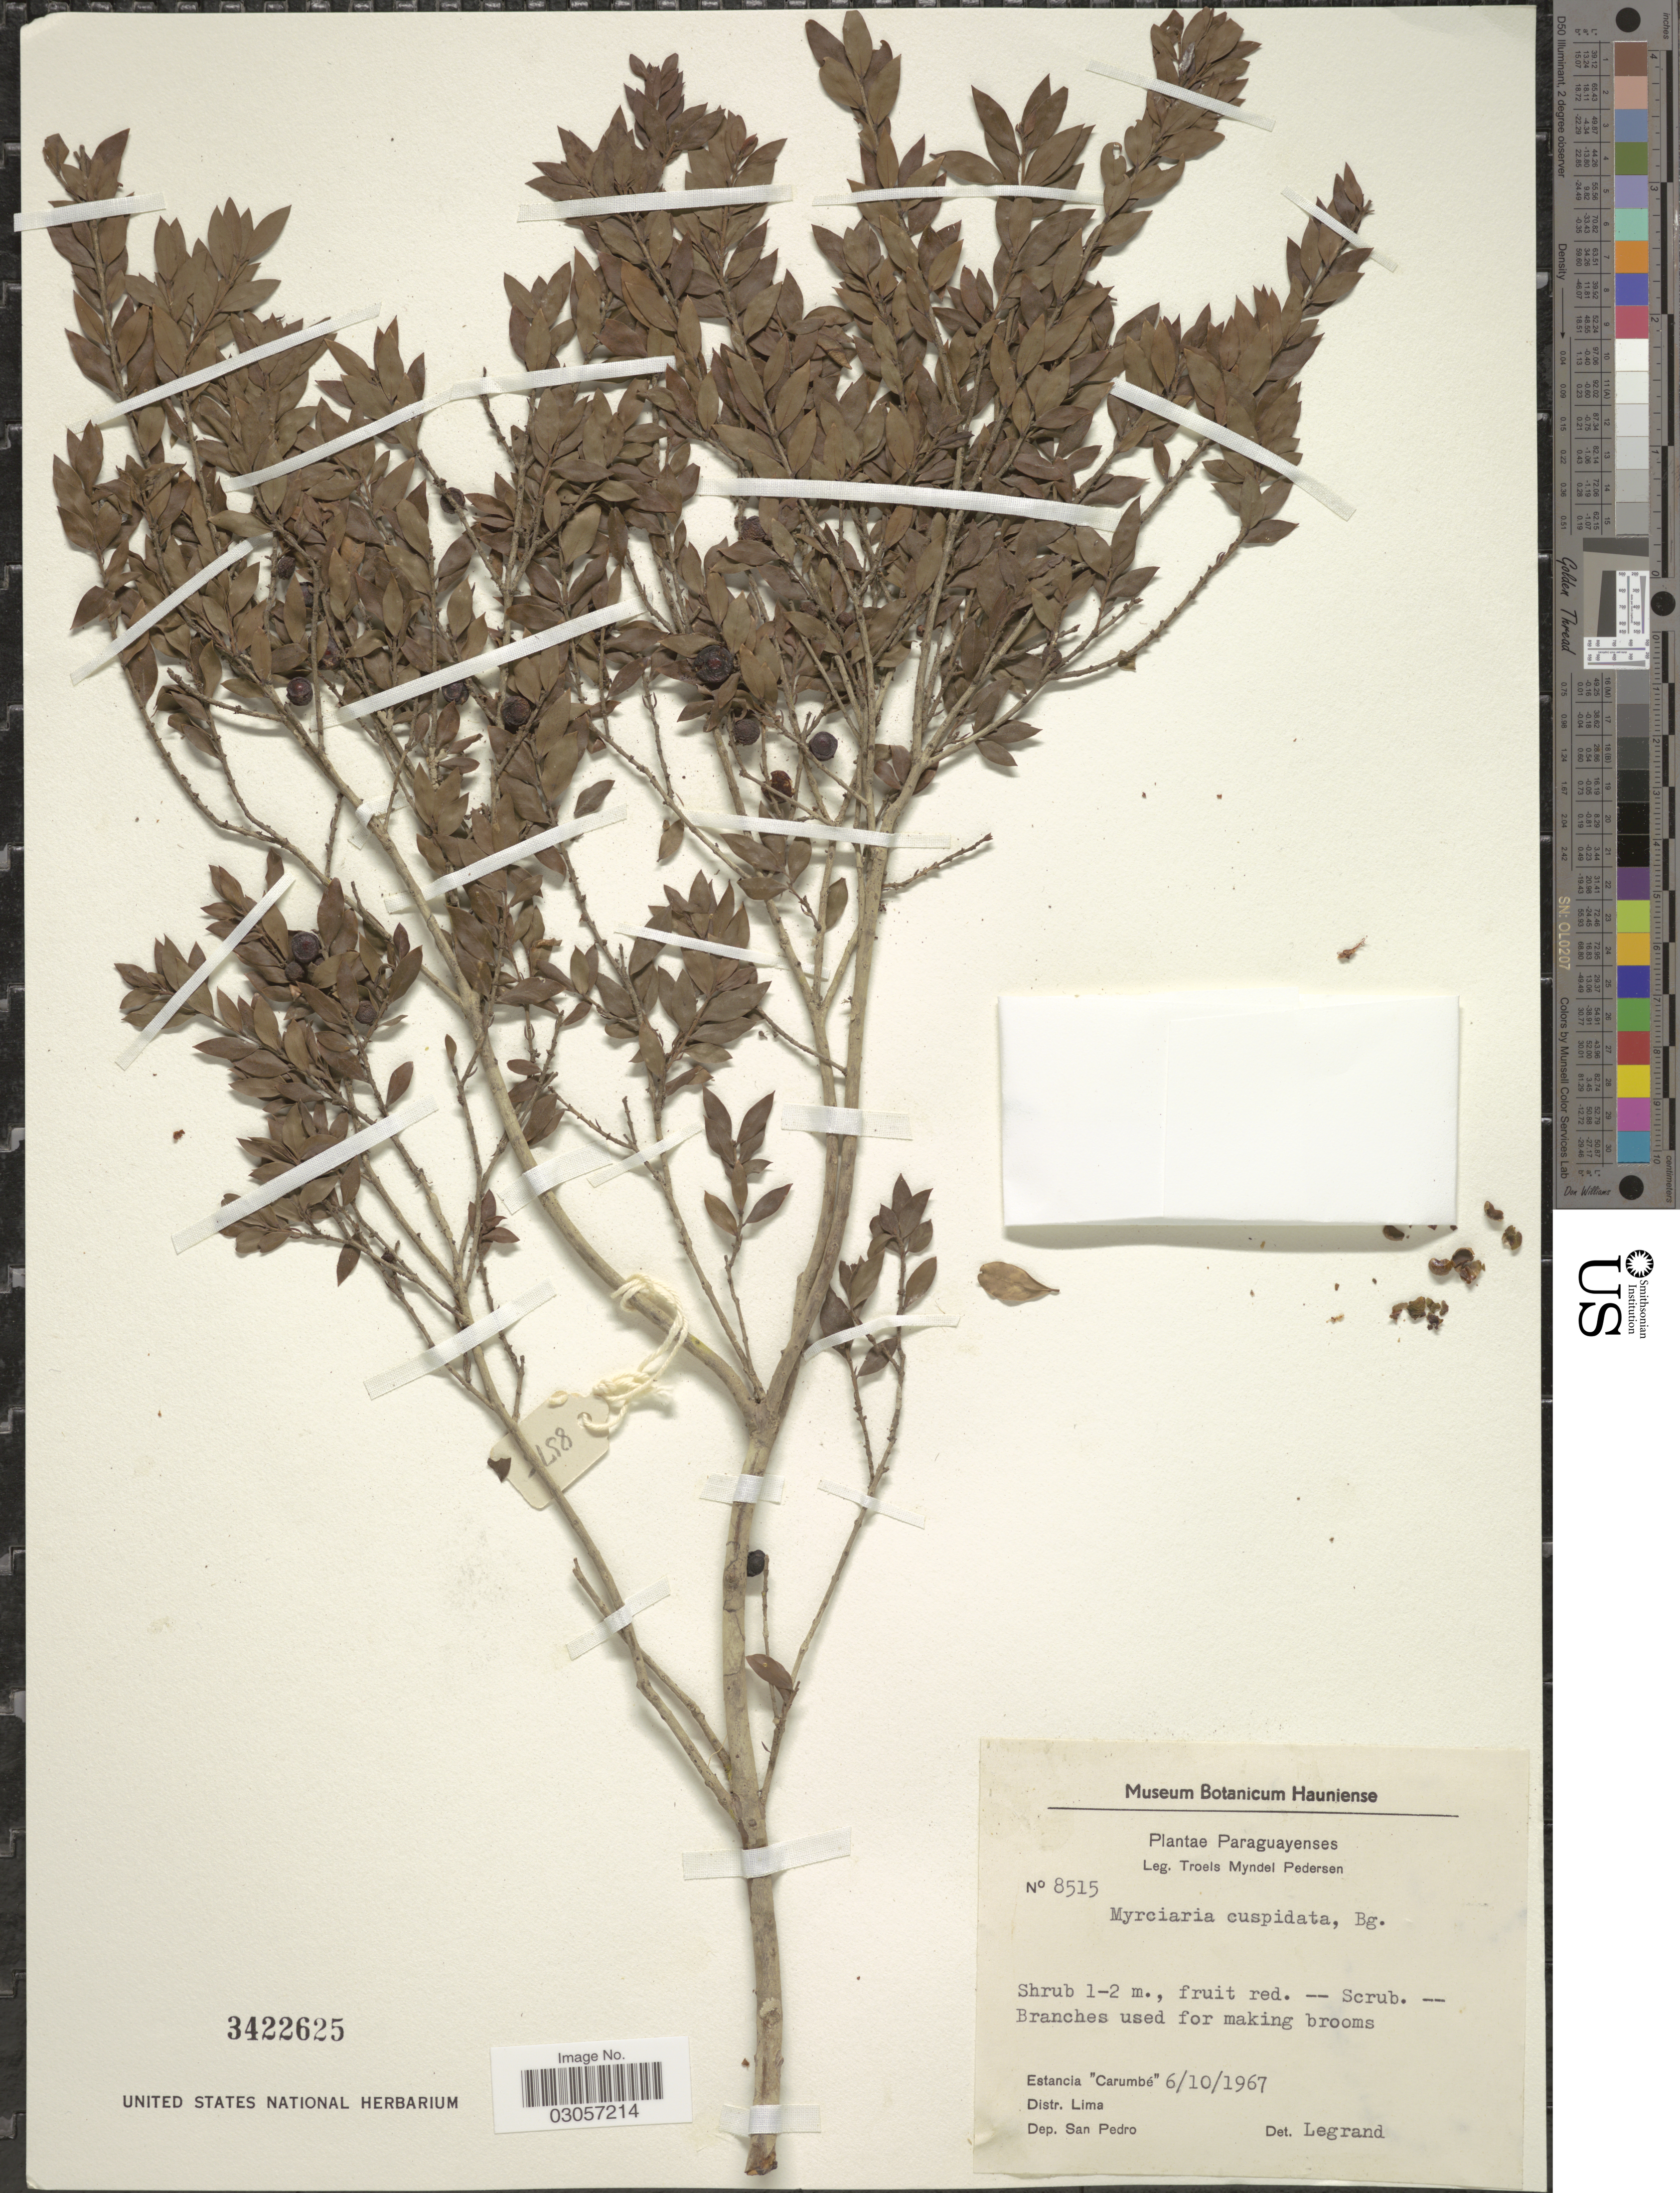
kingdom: Plantae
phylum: Tracheophyta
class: Magnoliopsida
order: Myrtales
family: Myrtaceae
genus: Myrciaria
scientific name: Myrciaria cuspidata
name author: O. Berg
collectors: T. Pederson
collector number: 8515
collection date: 1967-10-06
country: Paraguay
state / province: San Pedro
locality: Estancia "Carumbe", Distr. Lima, Dep. San Pedro.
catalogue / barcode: US 3422625